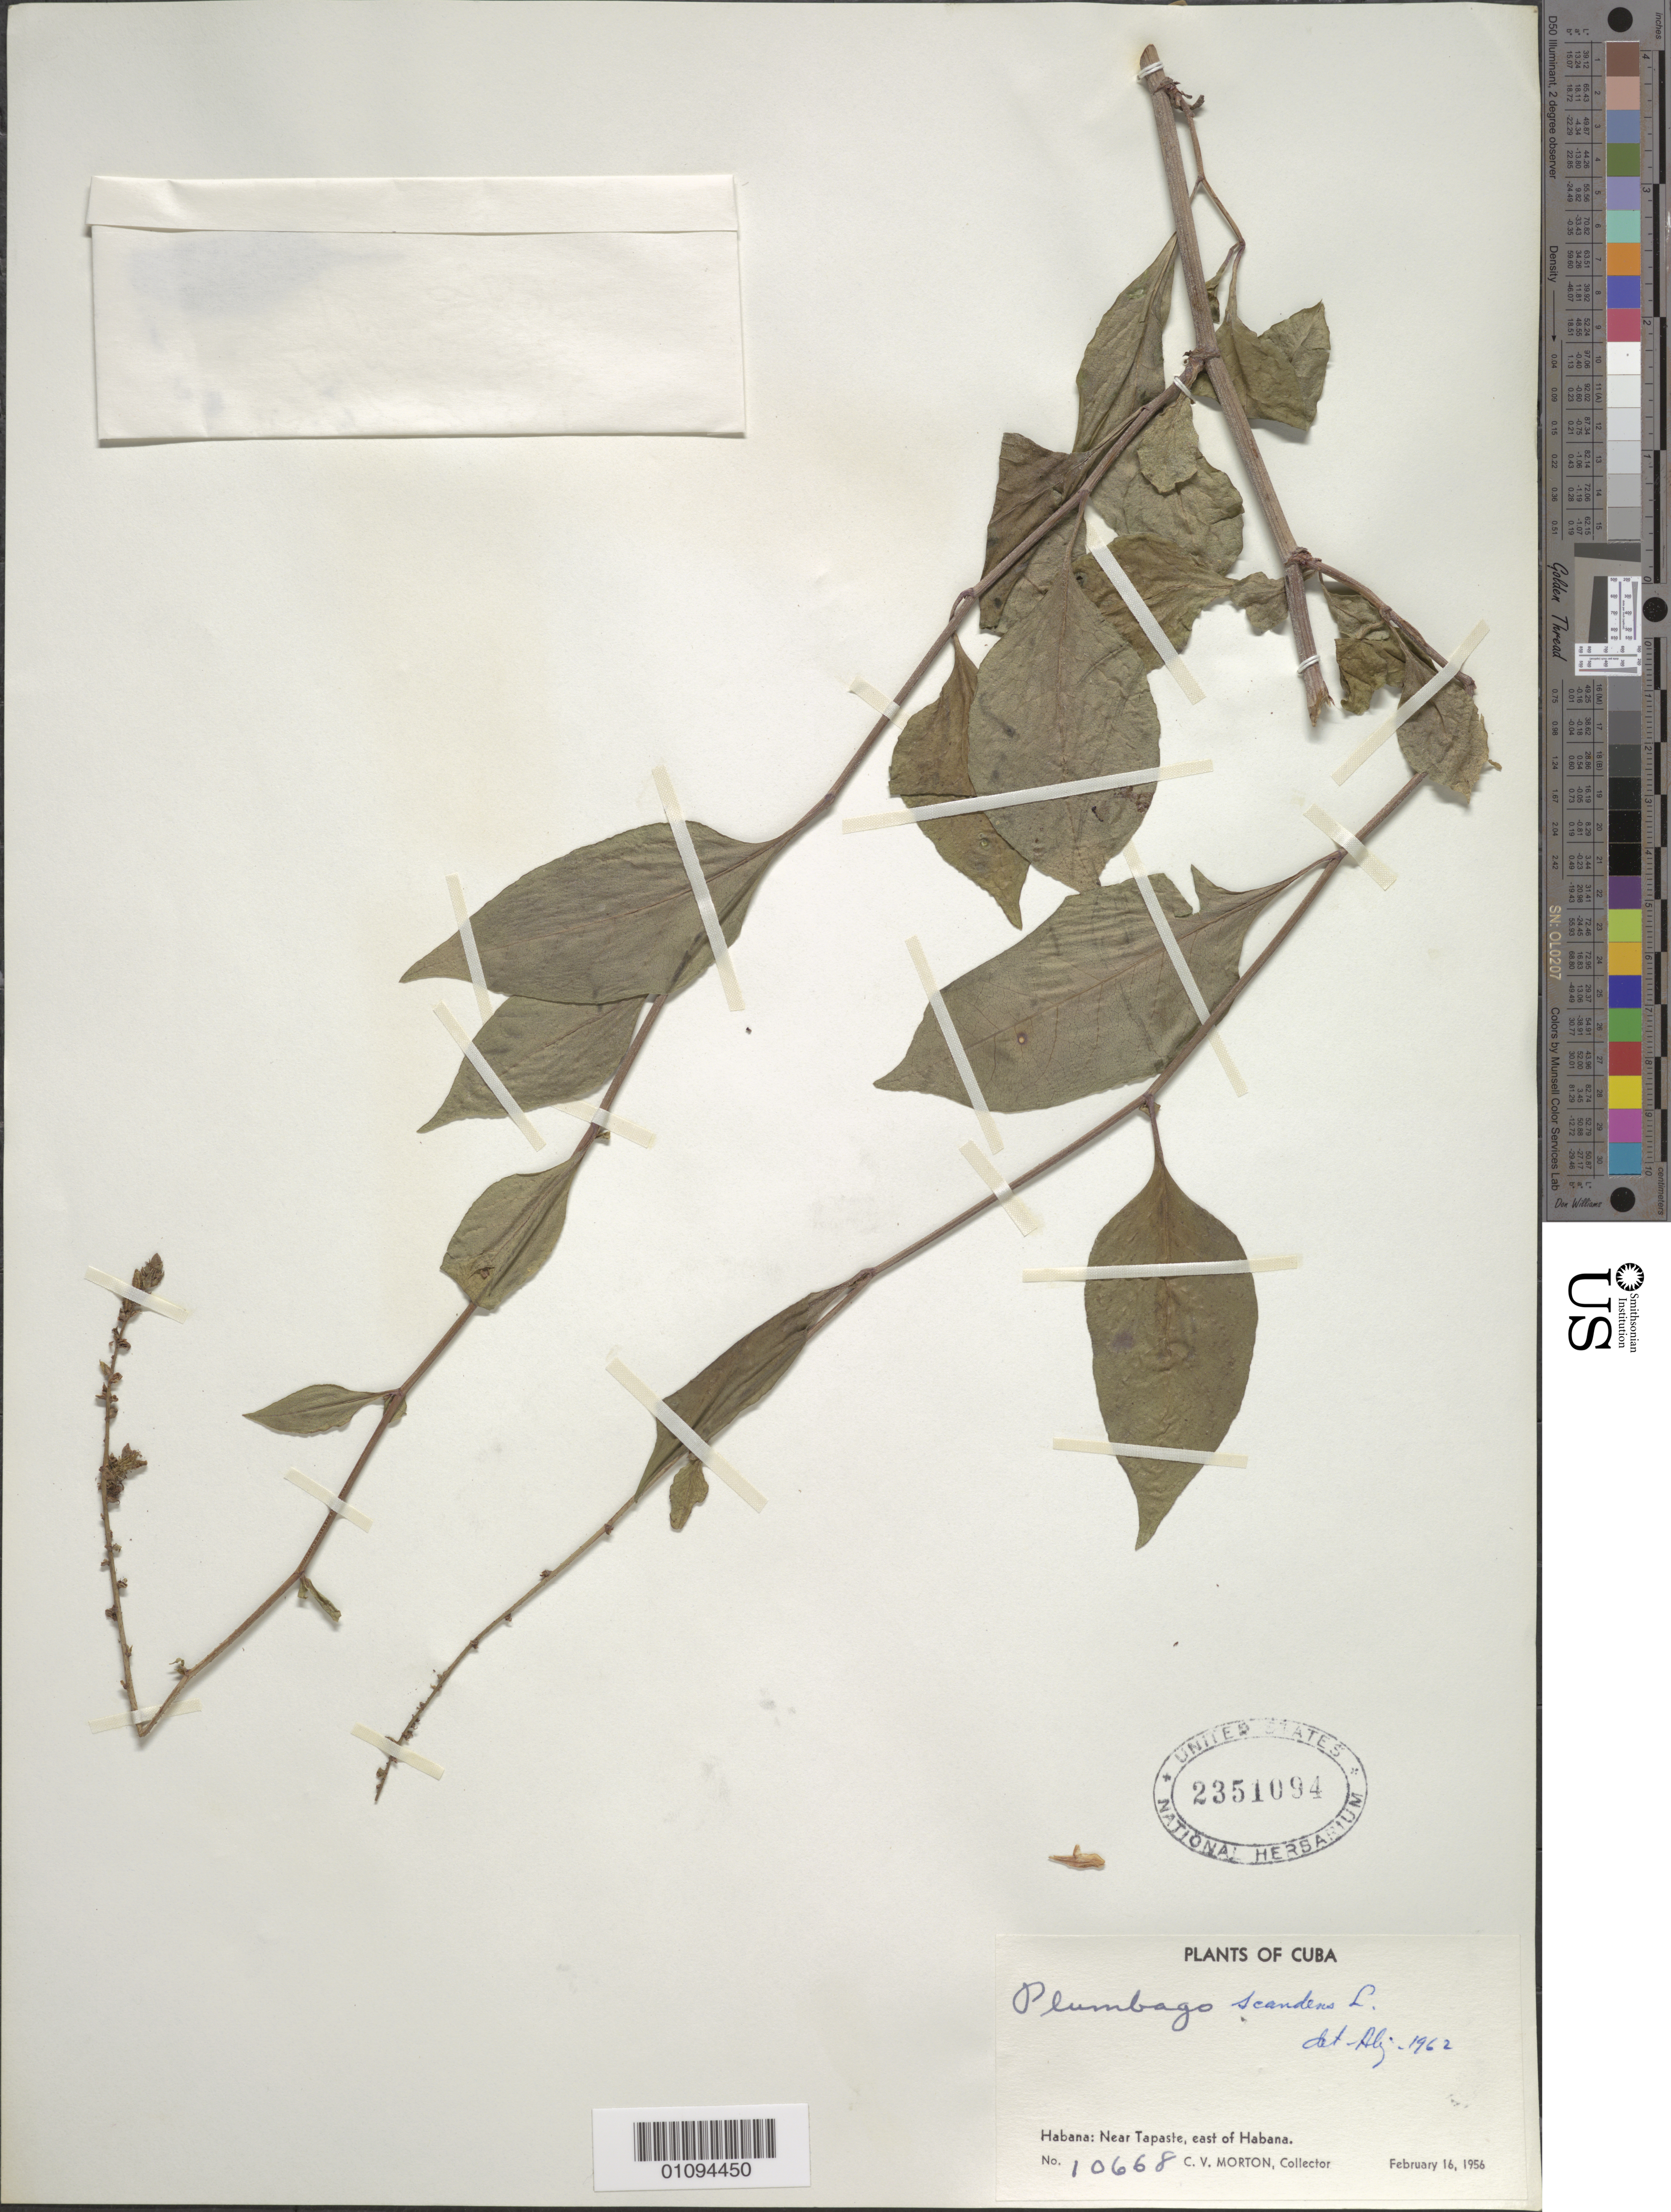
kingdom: Plantae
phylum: Tracheophyta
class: Magnoliopsida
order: Caryophyllales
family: Plumbaginaceae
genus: Plumbago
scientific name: Plumbago scandens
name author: L.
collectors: C. V. Morton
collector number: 10668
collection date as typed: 16 Feb 1956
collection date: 1956-02-16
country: Cuba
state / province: La Habana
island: Cuba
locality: Near Tapaste, E of Habana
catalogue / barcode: US 2351094